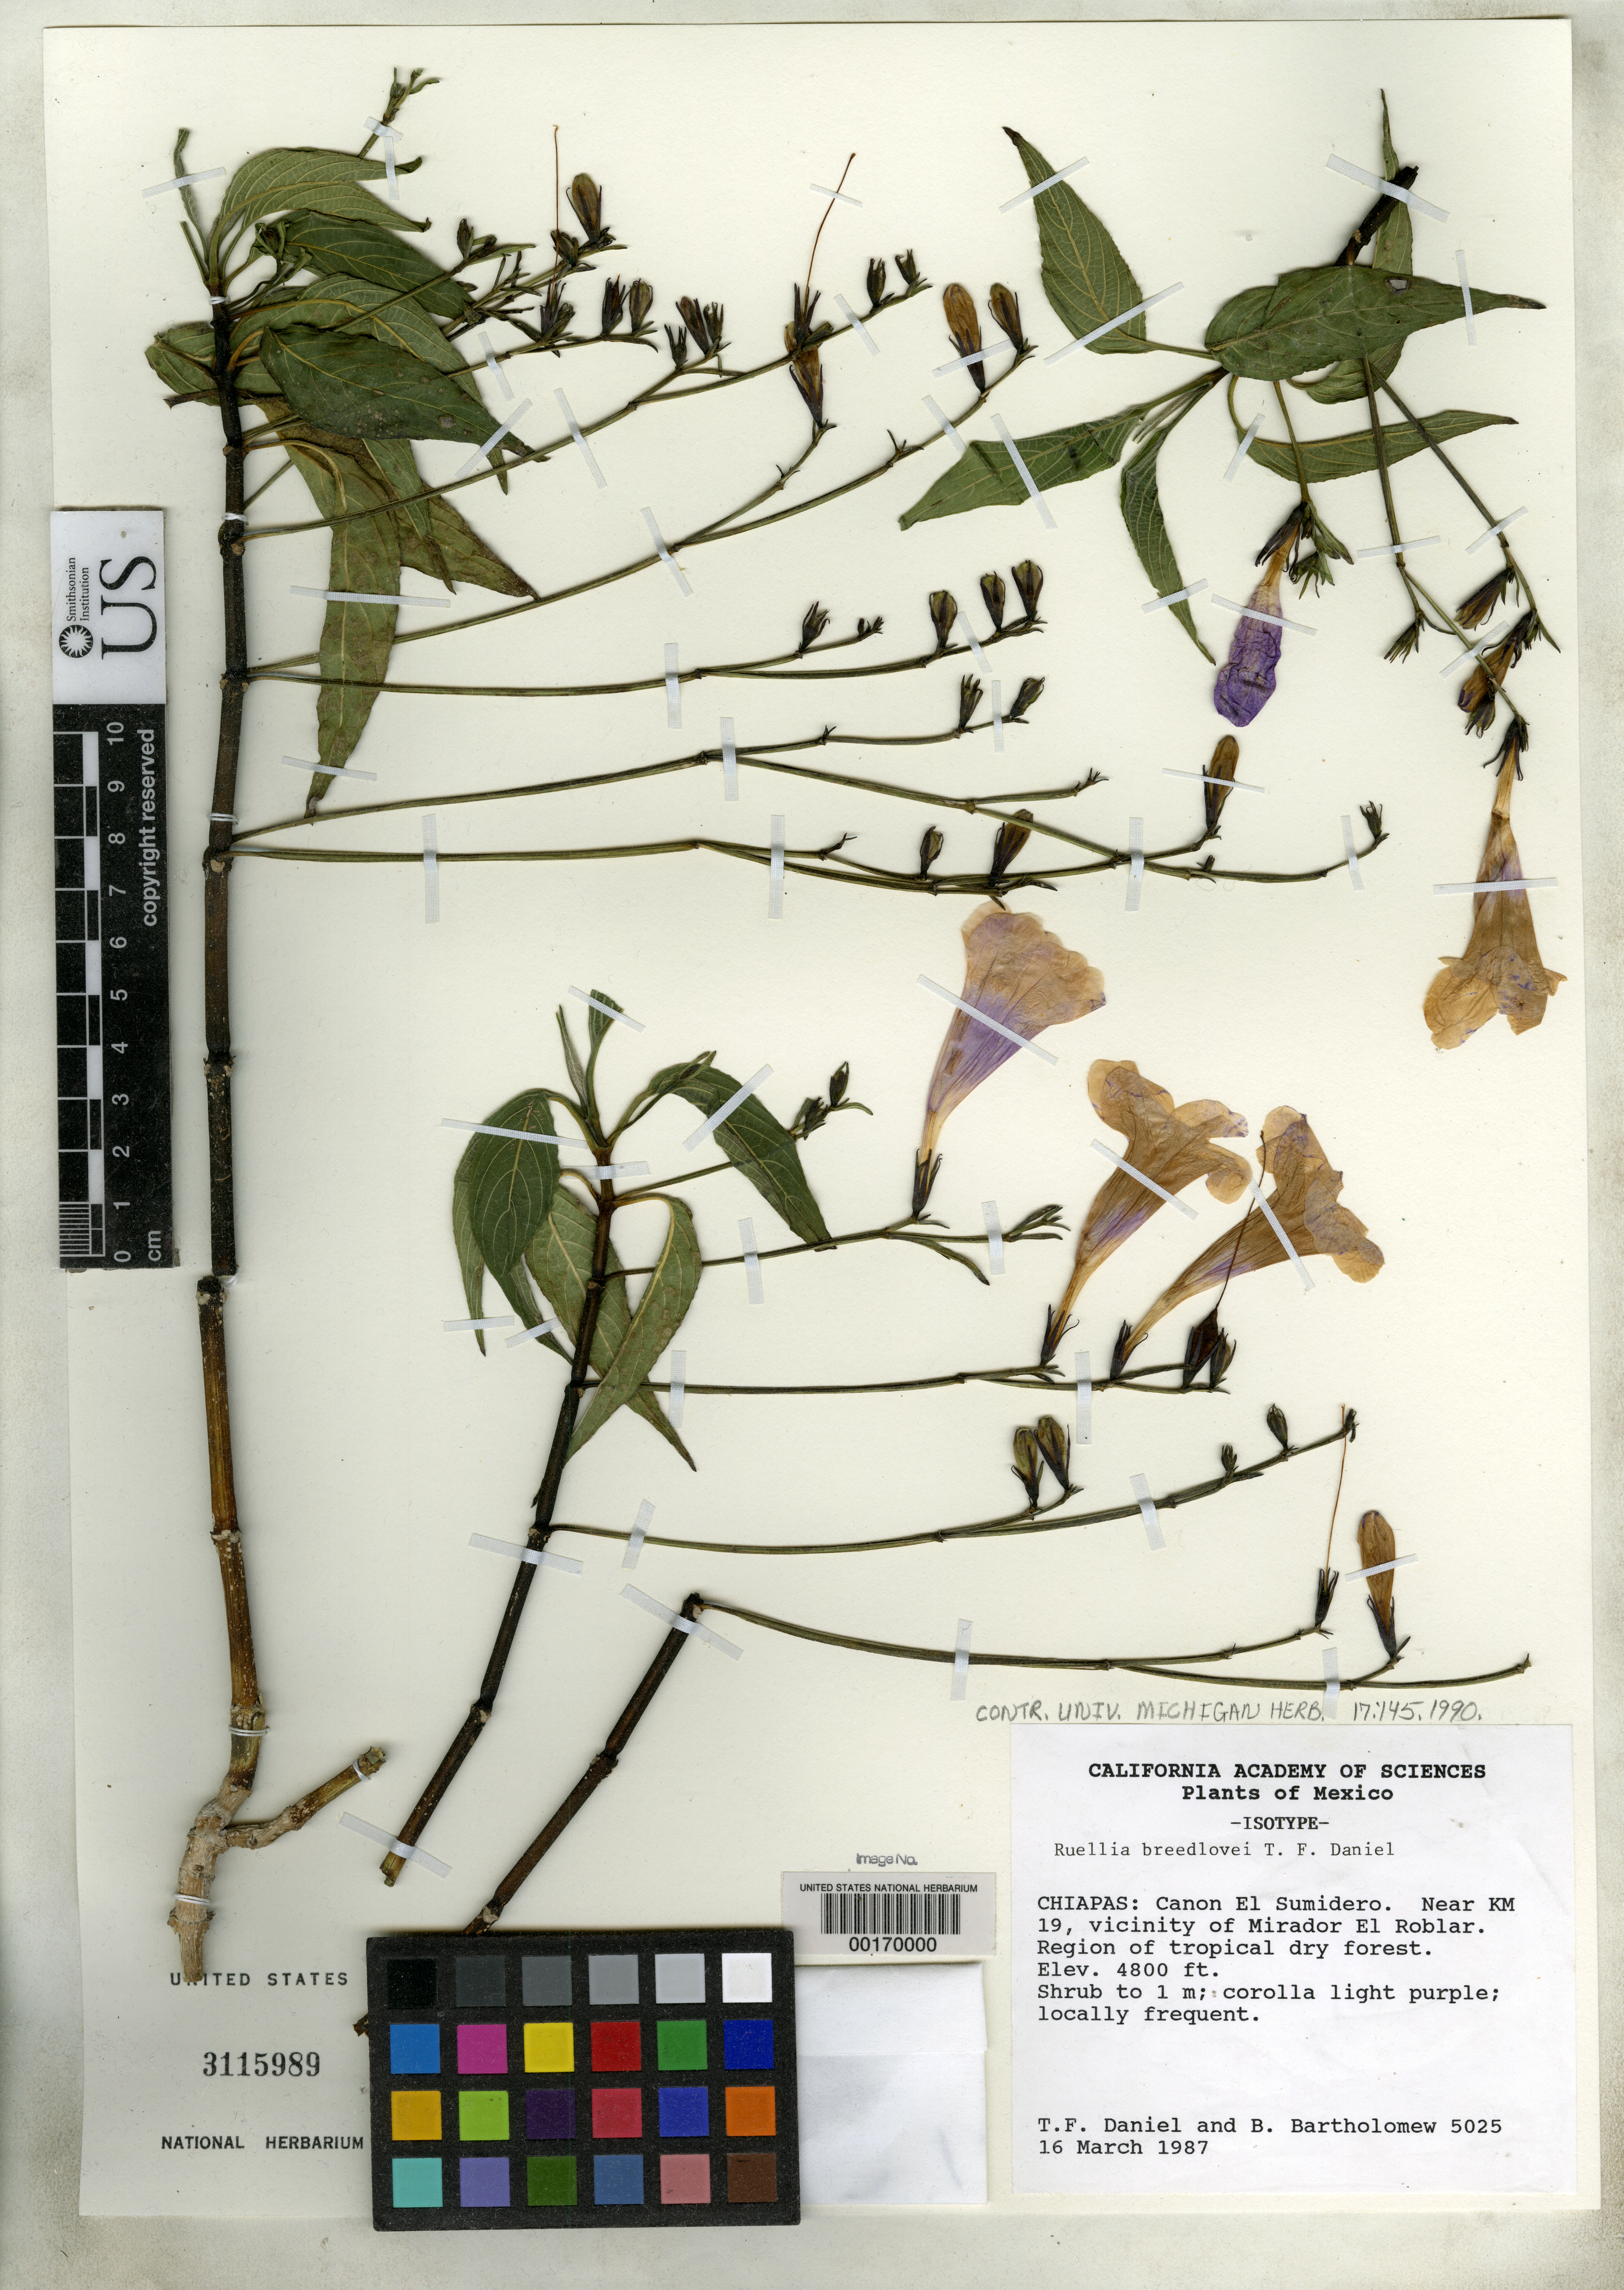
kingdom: Plantae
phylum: Tracheophyta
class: Magnoliopsida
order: Lamiales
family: Acanthaceae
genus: Ruellia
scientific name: Ruellia breedlovei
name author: T.F. Daniel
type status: Isotype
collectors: T. F. Daniel & B. M. Bartholomew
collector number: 5025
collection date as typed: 16 Mar 1987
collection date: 1987-03-16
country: Mexico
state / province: Chiapas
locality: Canon El Sumidero, near km 19, vicinity of Mirador El Roblar.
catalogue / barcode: US 3115989